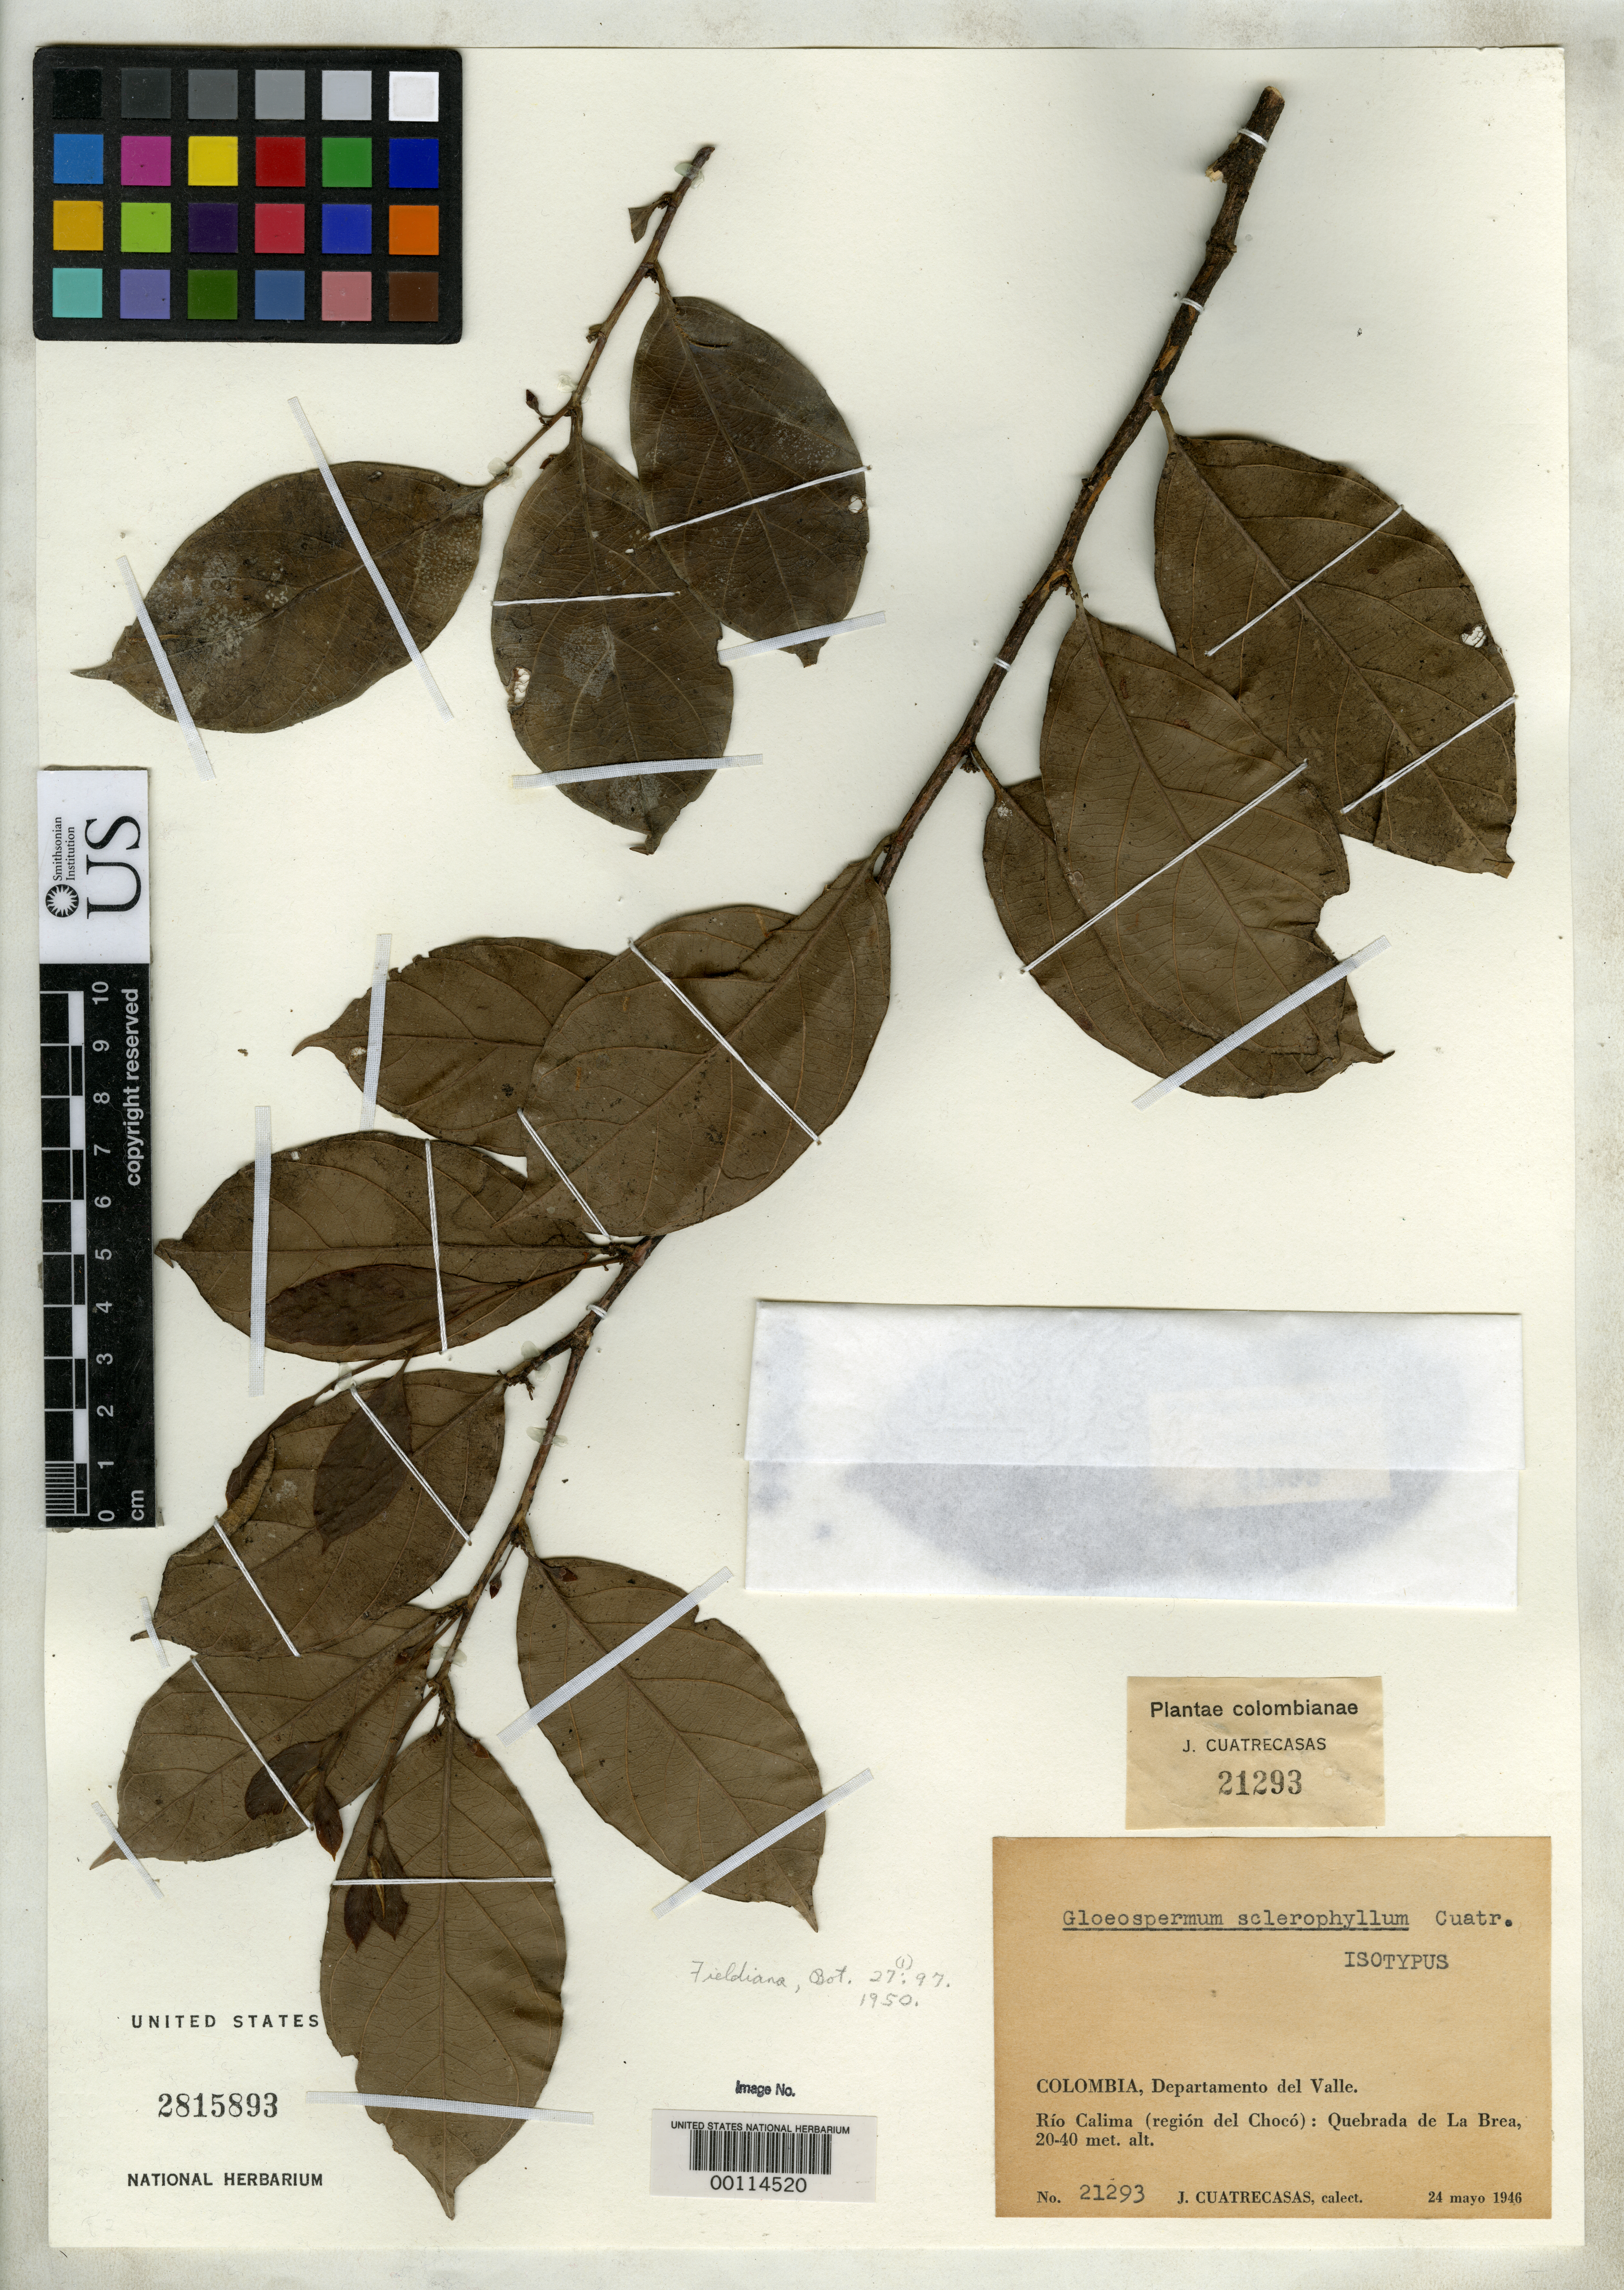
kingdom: Plantae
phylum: Tracheophyta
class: Magnoliopsida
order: Malpighiales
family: Violaceae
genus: Gloeospermum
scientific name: Gloeospermum sclerophyllum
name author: Cuatrec.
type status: Isotype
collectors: J. Cuatrecasas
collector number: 21293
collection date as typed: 24 May 1946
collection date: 1946-05-24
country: Colombia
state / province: Valle del Cauca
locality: Rio Calima, Quebrada de La Brea.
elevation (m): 20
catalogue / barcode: US 2815893